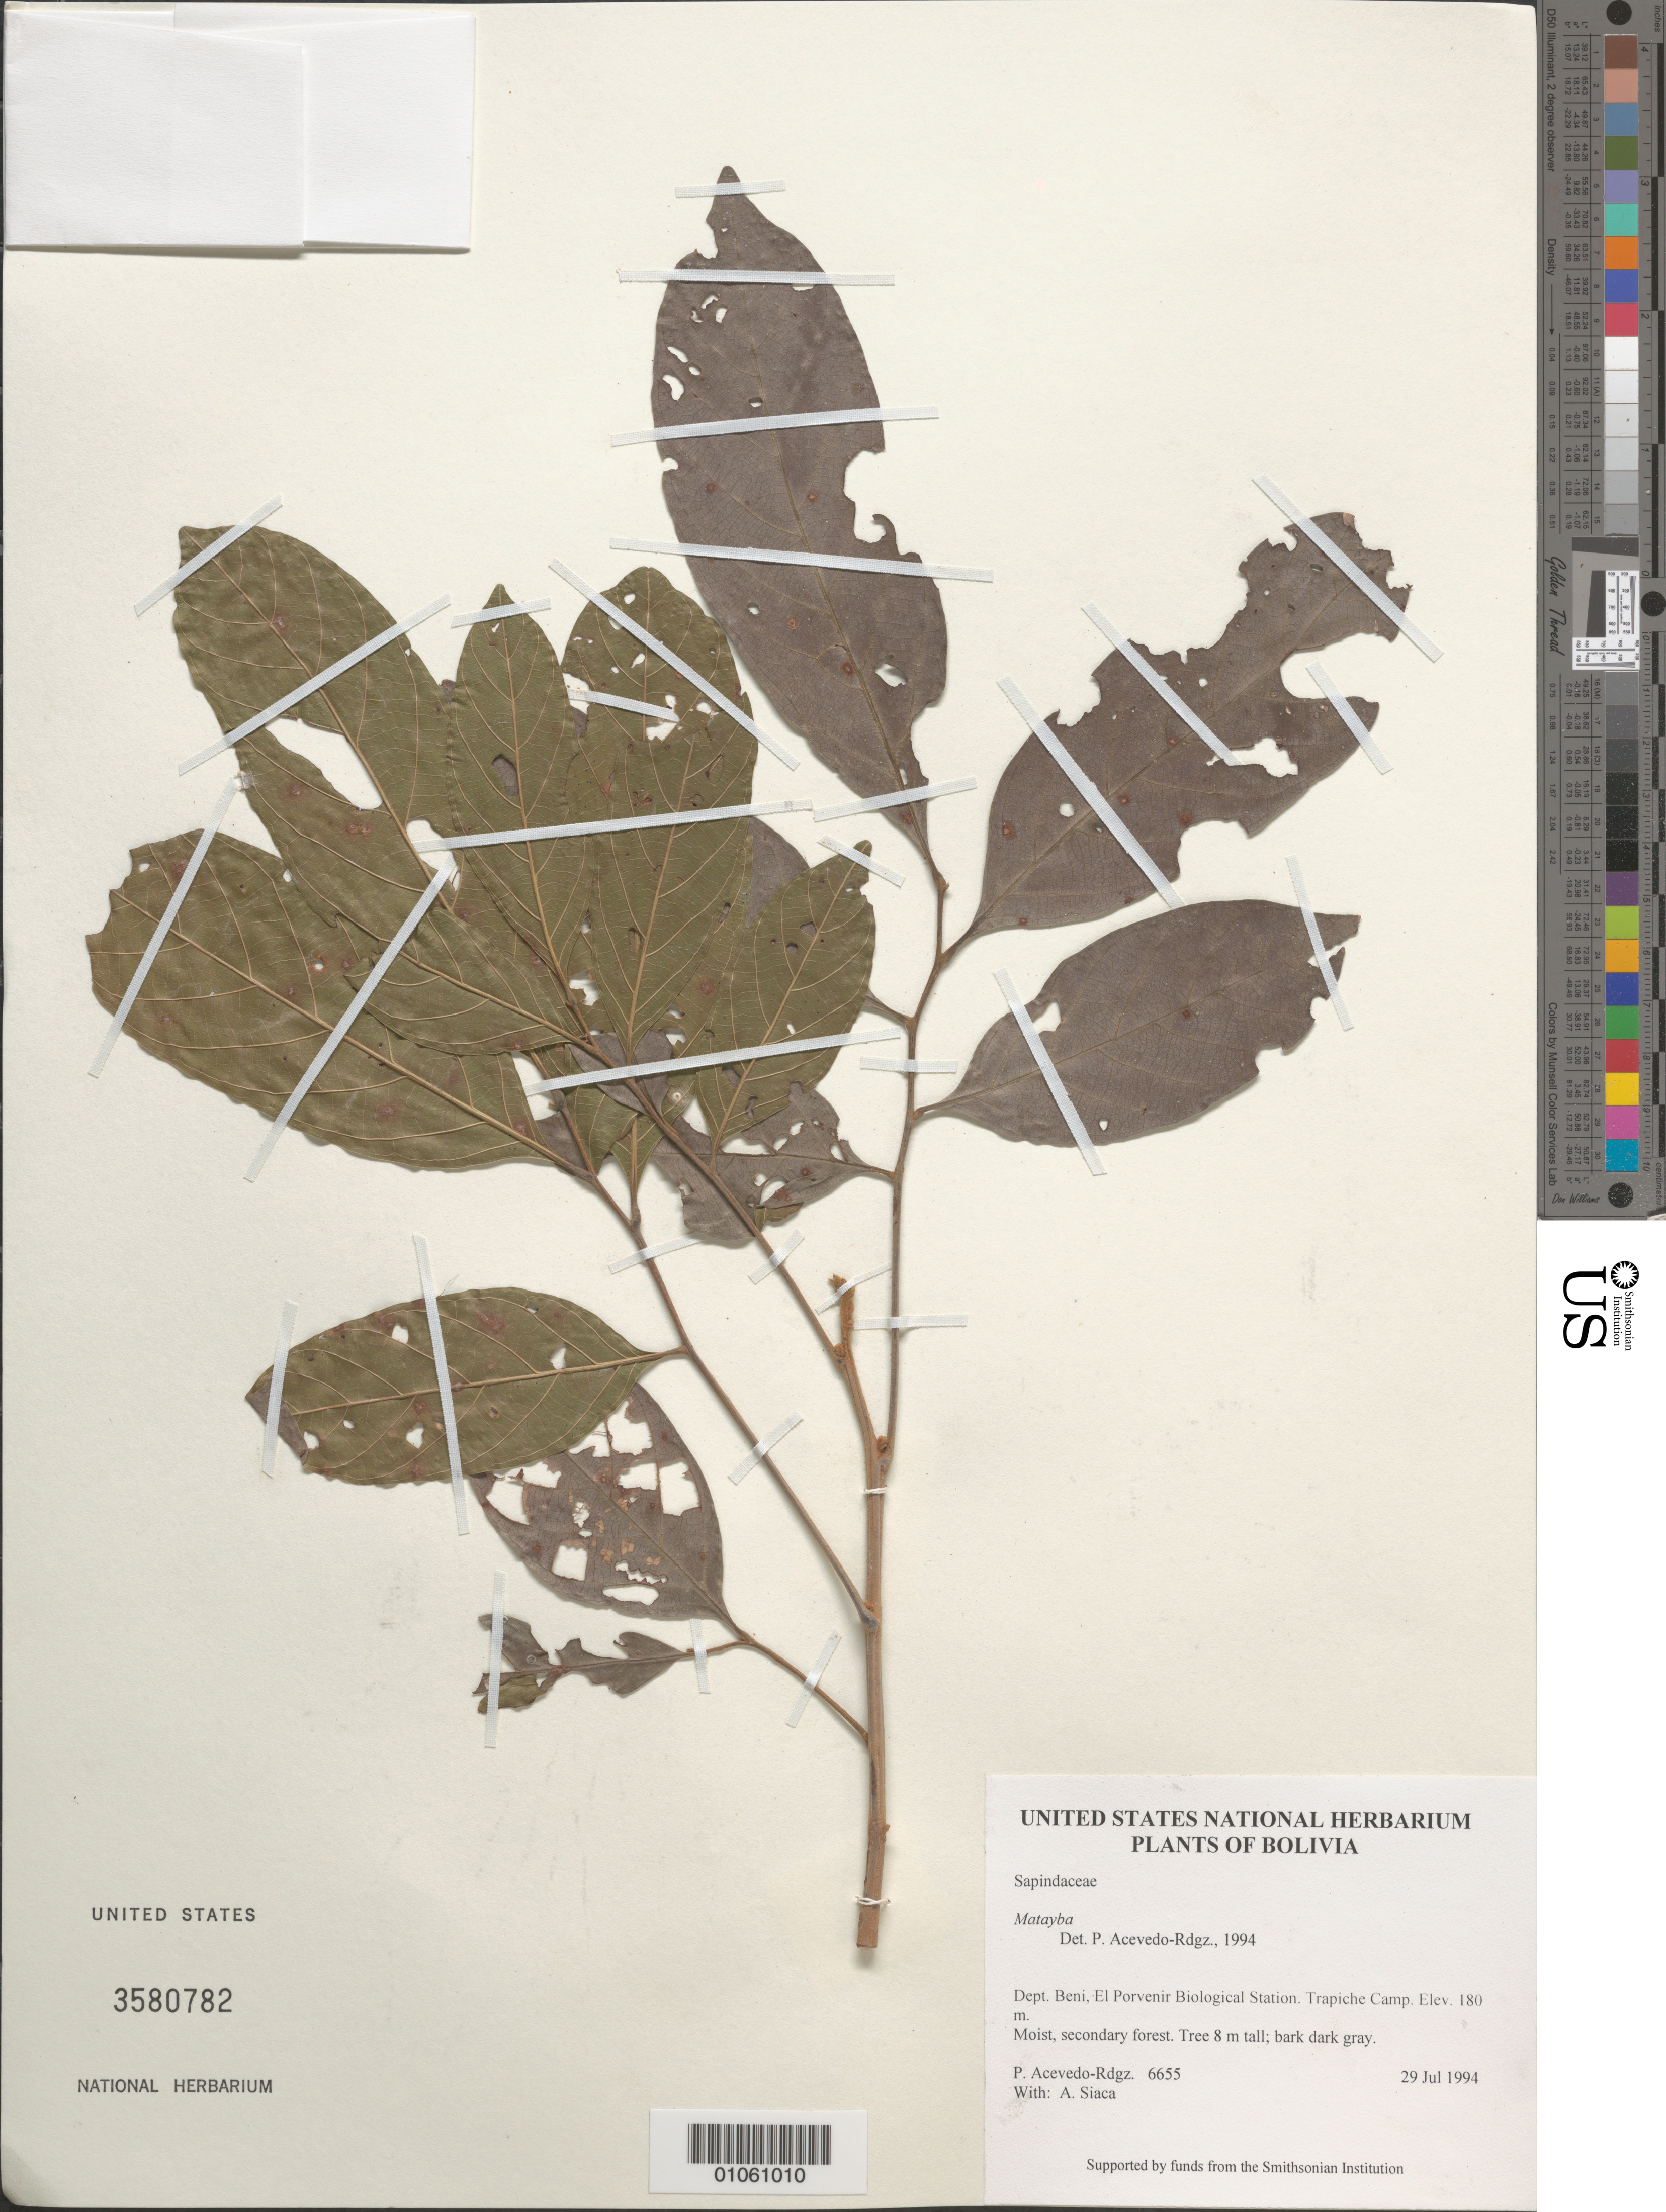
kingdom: Plantae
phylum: Tracheophyta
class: Magnoliopsida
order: Sapindales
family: Sapindaceae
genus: Matayba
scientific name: Matayba purgans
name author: (Poepp.) Radlk.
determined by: Acevedo-Rodriguez, P., (US), Smithsonian Institution - National Museum of Natural History (UNITED STATES)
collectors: P. Acevedo-Rodr. & A. Siaca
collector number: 6655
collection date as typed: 29 Jul 1994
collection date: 1994-07-29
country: Bolivia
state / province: Beni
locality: Depart. Beni, El Porvenir Biological Station. Trapiche Camp.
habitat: Moist, secondary forest.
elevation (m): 180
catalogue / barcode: US 3580782